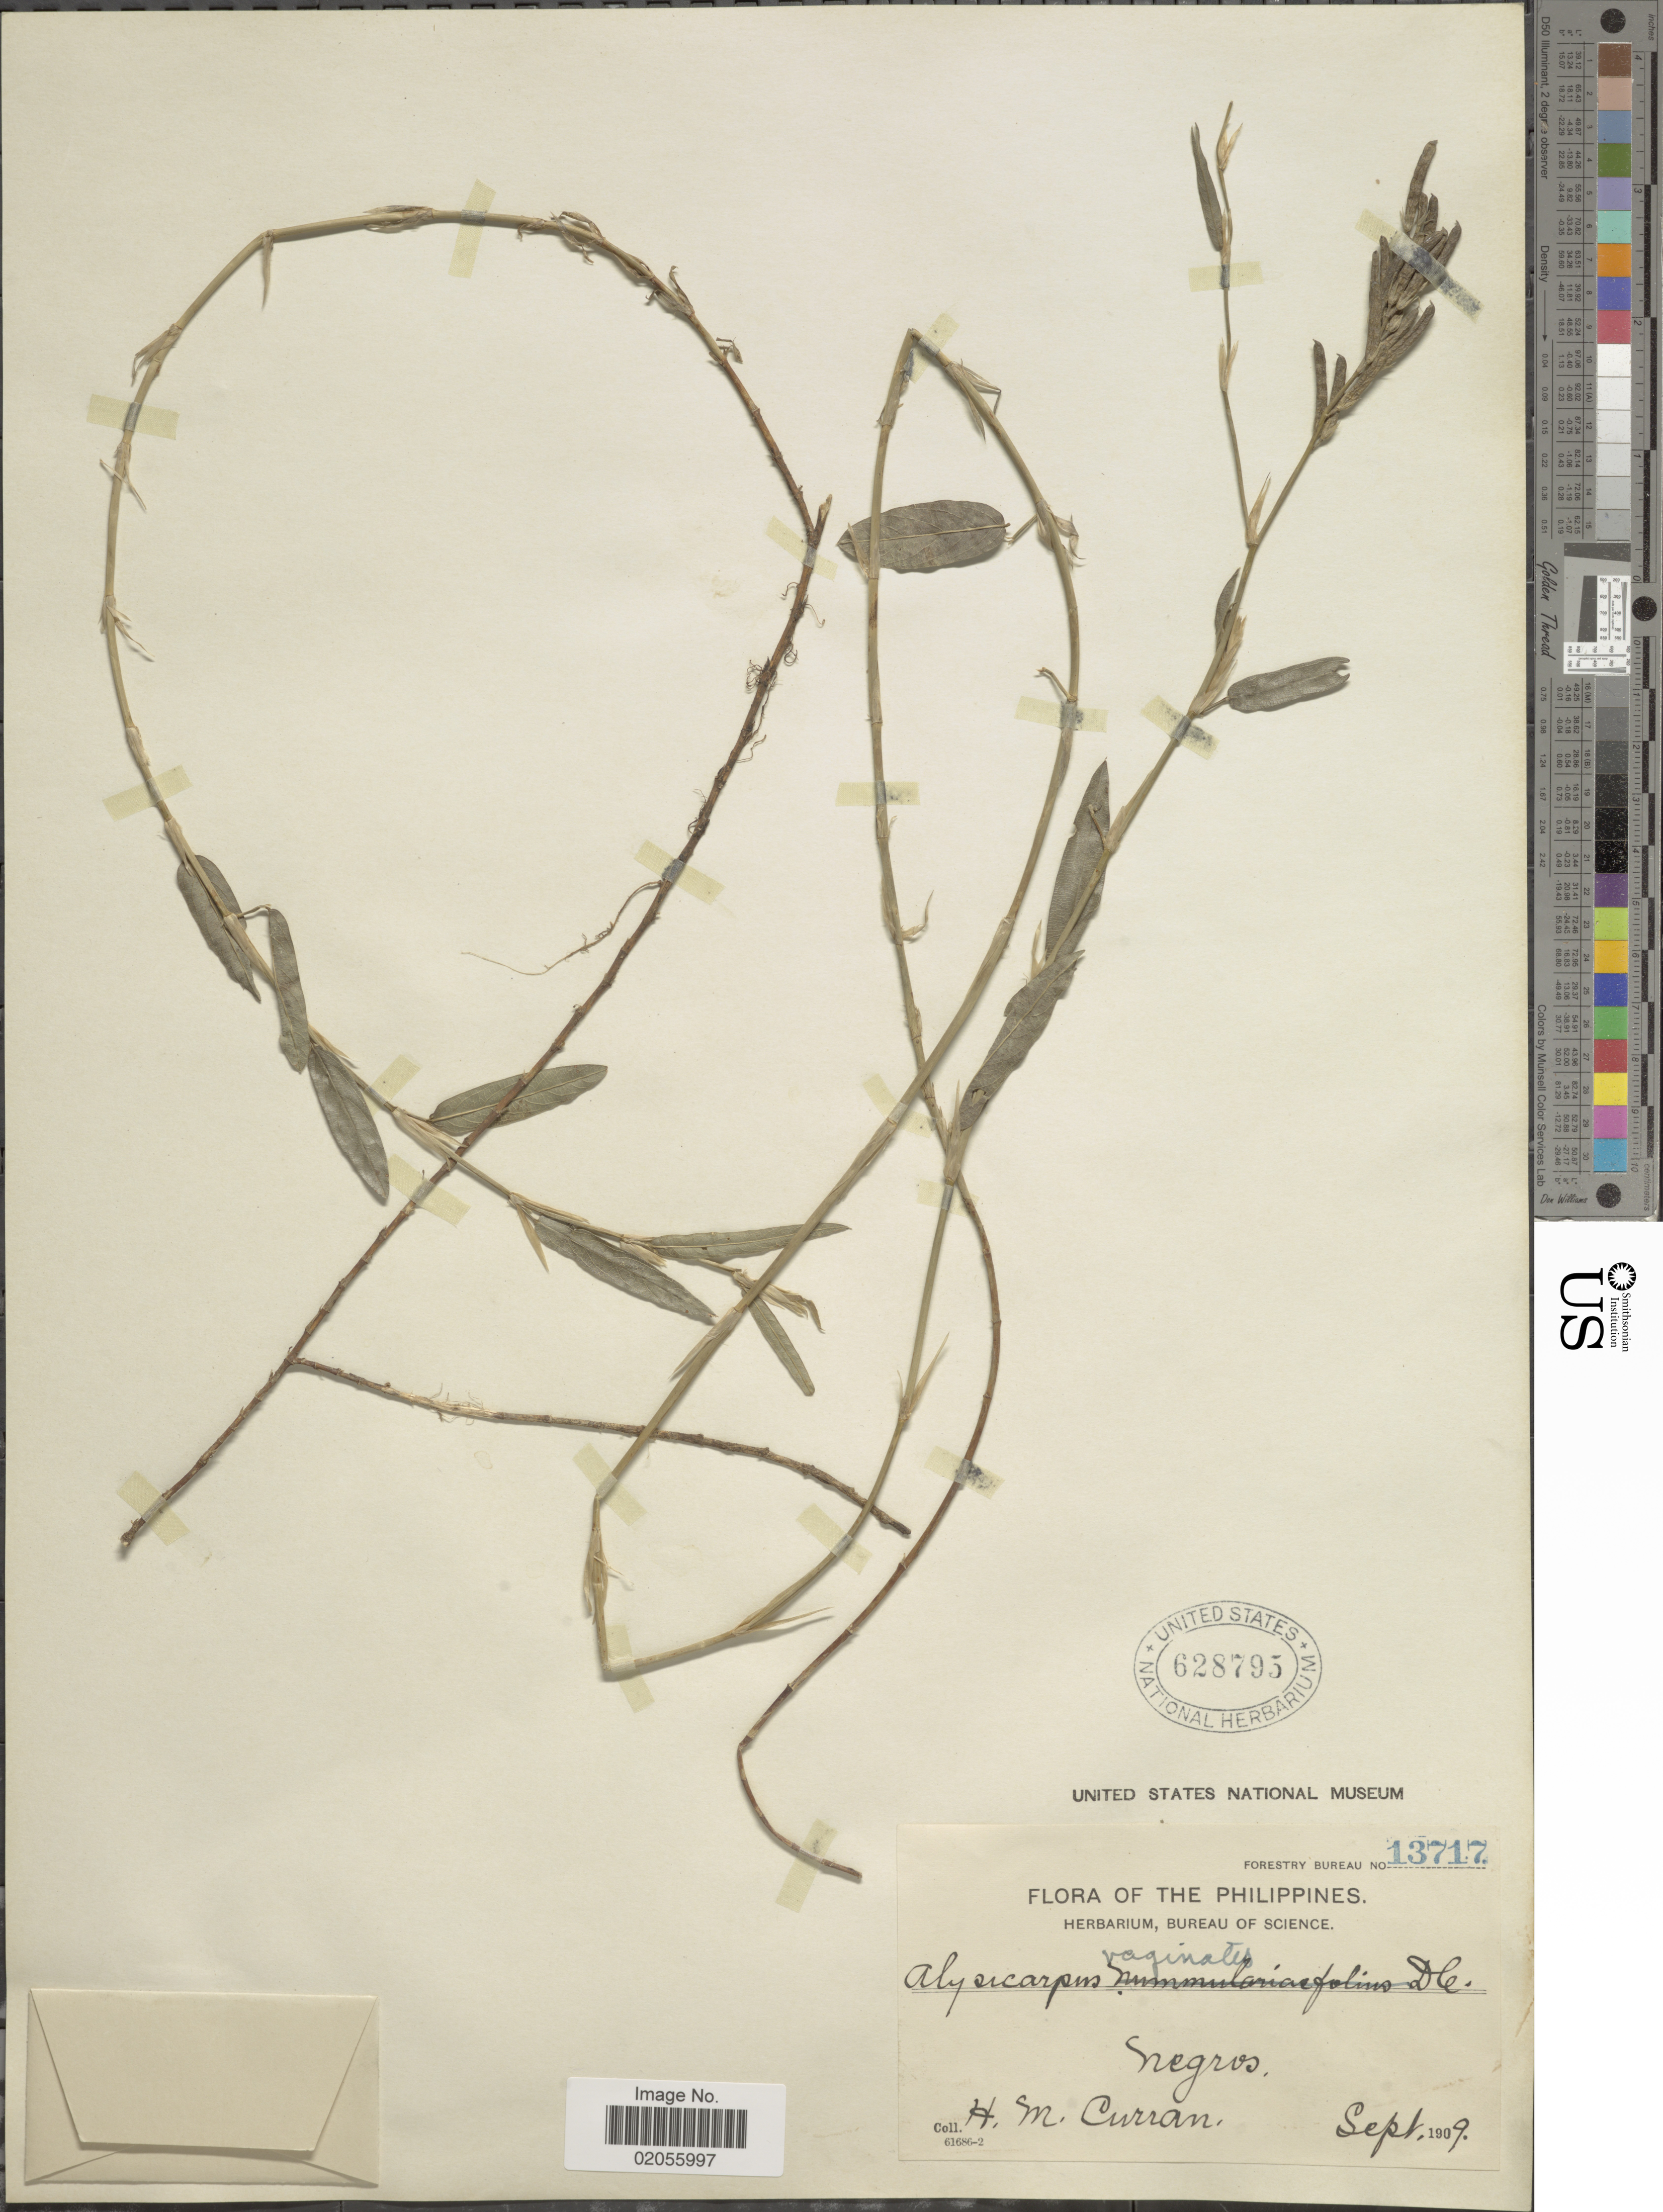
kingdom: Plantae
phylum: Tracheophyta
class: Magnoliopsida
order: Fabales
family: Fabaceae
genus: Alysicarpus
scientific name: Alysicarpus vaginalis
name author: (L.) DC.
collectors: H. M. Curran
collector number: Forestry Bureau 13717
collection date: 1909-09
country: Philippines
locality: Negros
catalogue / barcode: US 628795